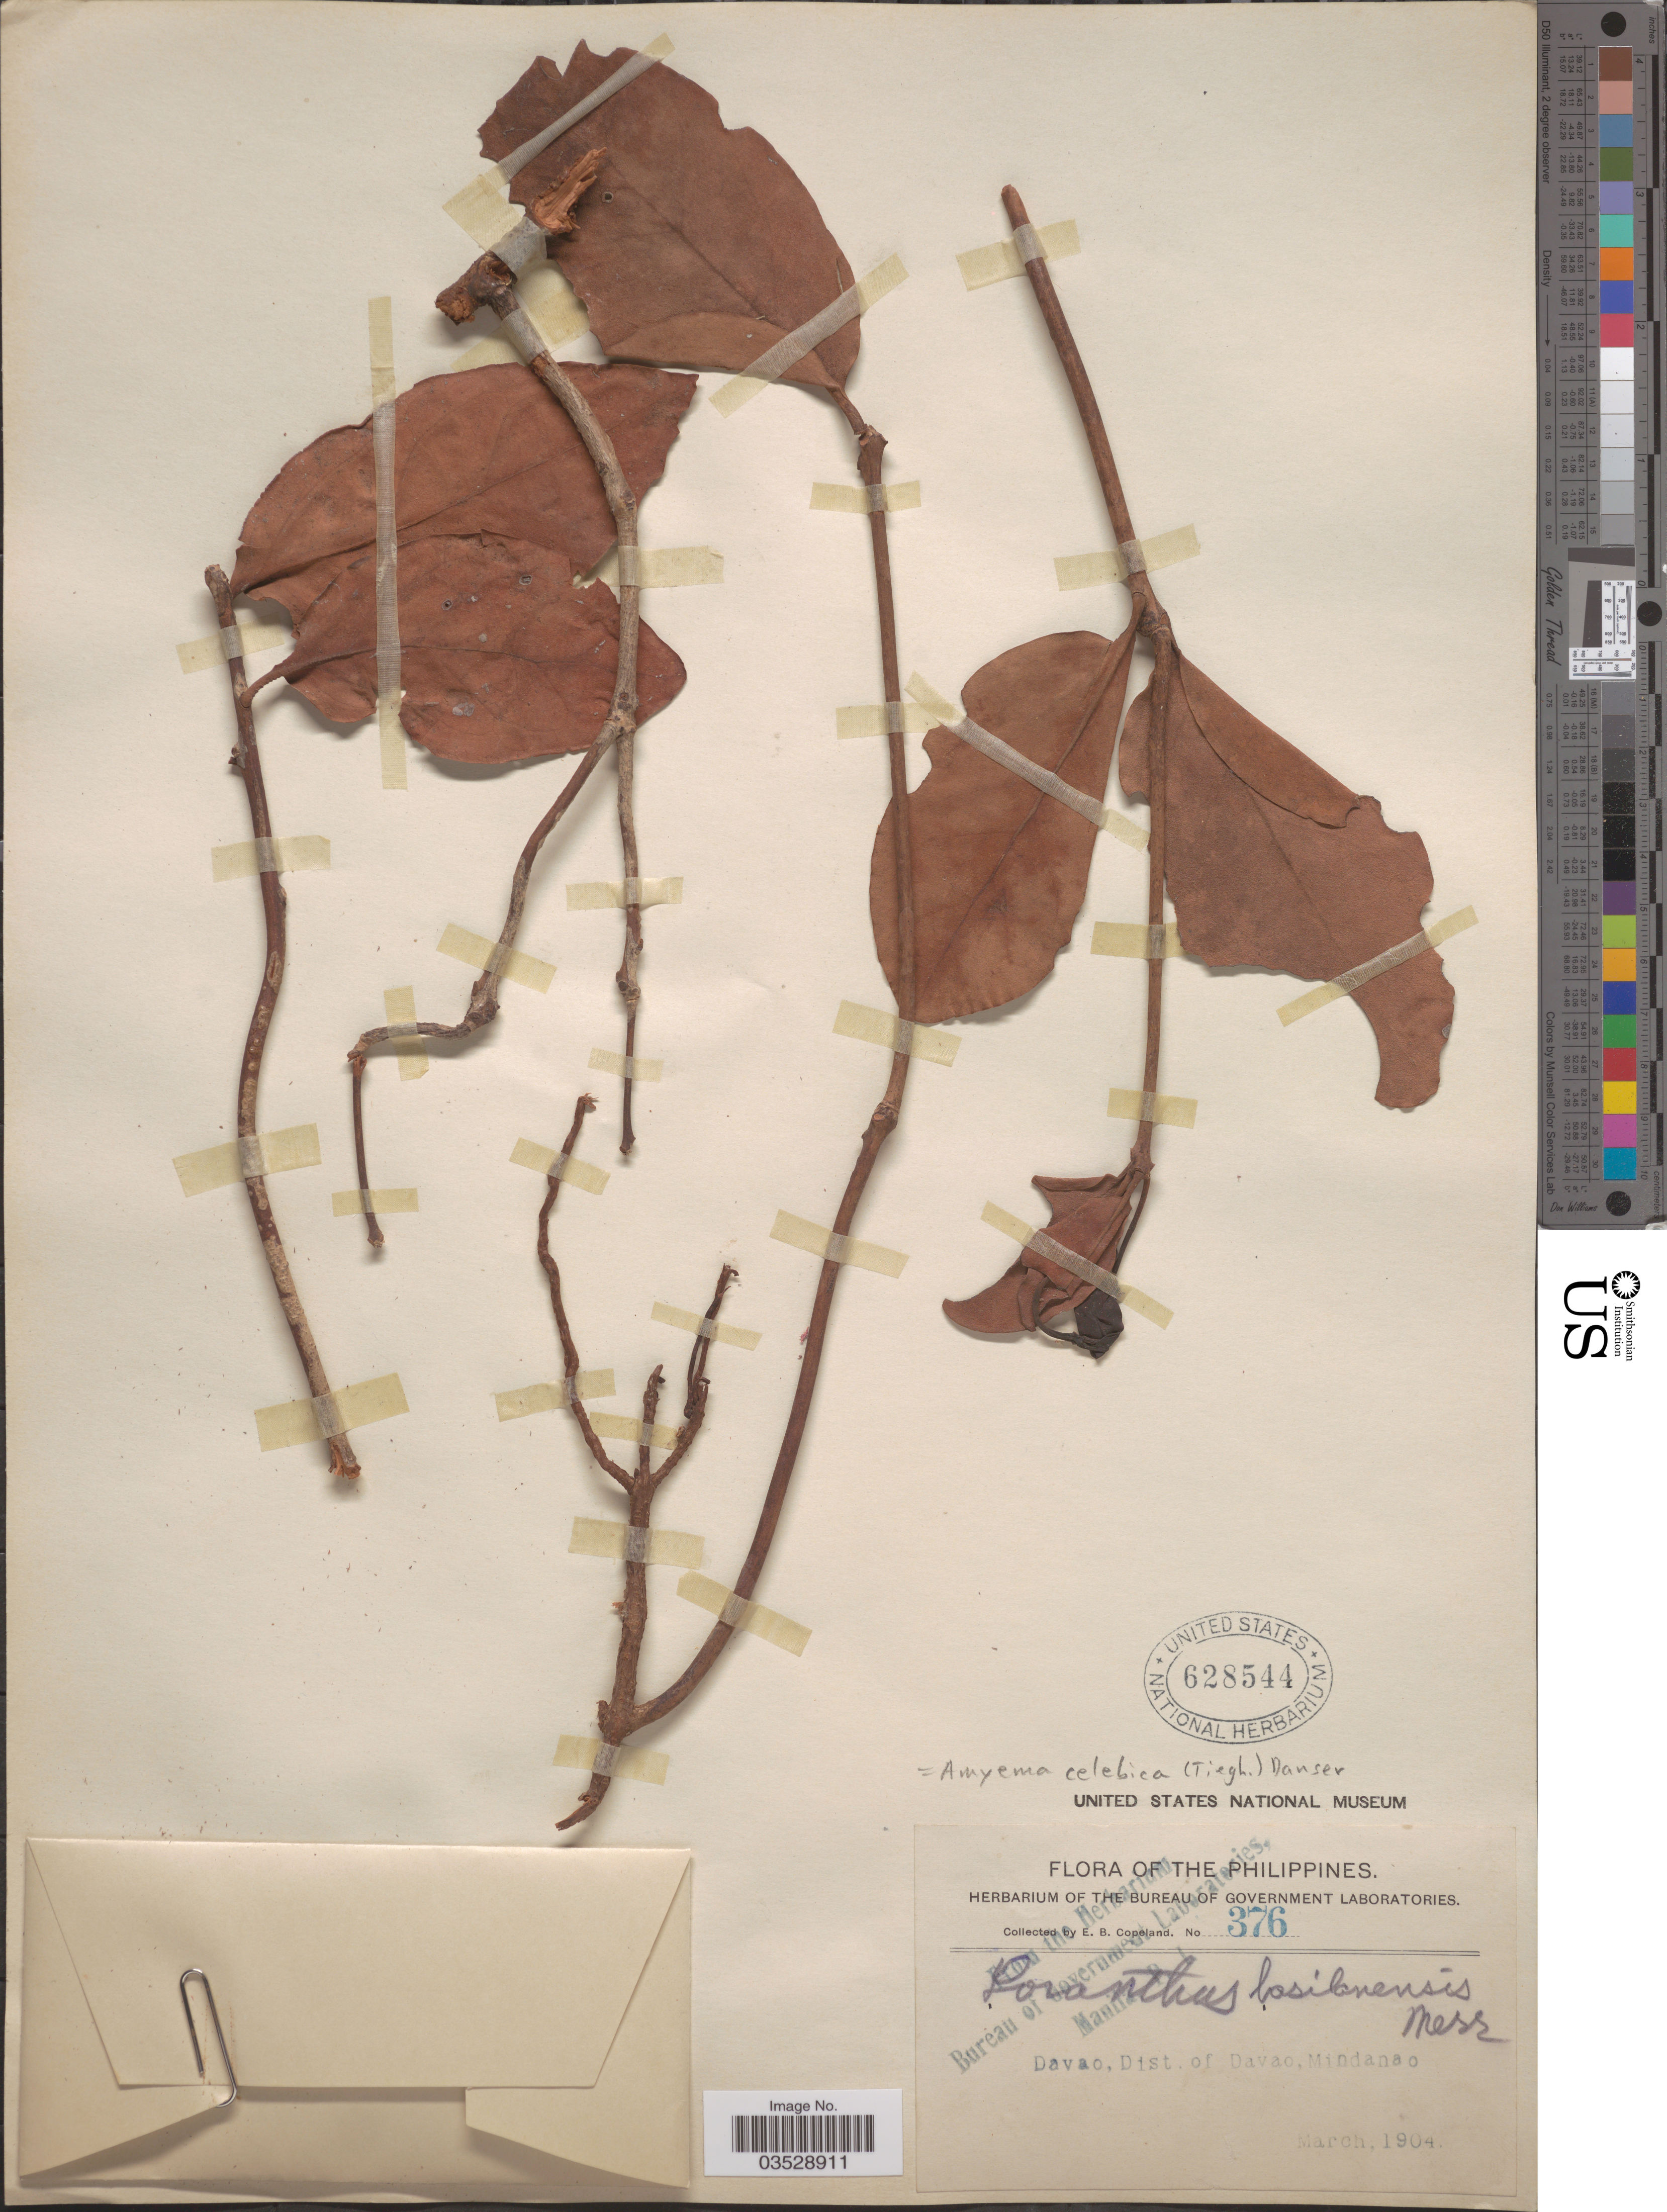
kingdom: Plantae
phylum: Tracheophyta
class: Magnoliopsida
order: Santalales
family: Loranthaceae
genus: Amyema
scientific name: Amyema celebica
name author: (Tiegh.) Danser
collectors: E. B. Copeland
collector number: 376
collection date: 1904-03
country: Philippines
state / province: Davao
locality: Davao, Dist. of Davao, Mindanao.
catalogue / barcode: US 628544